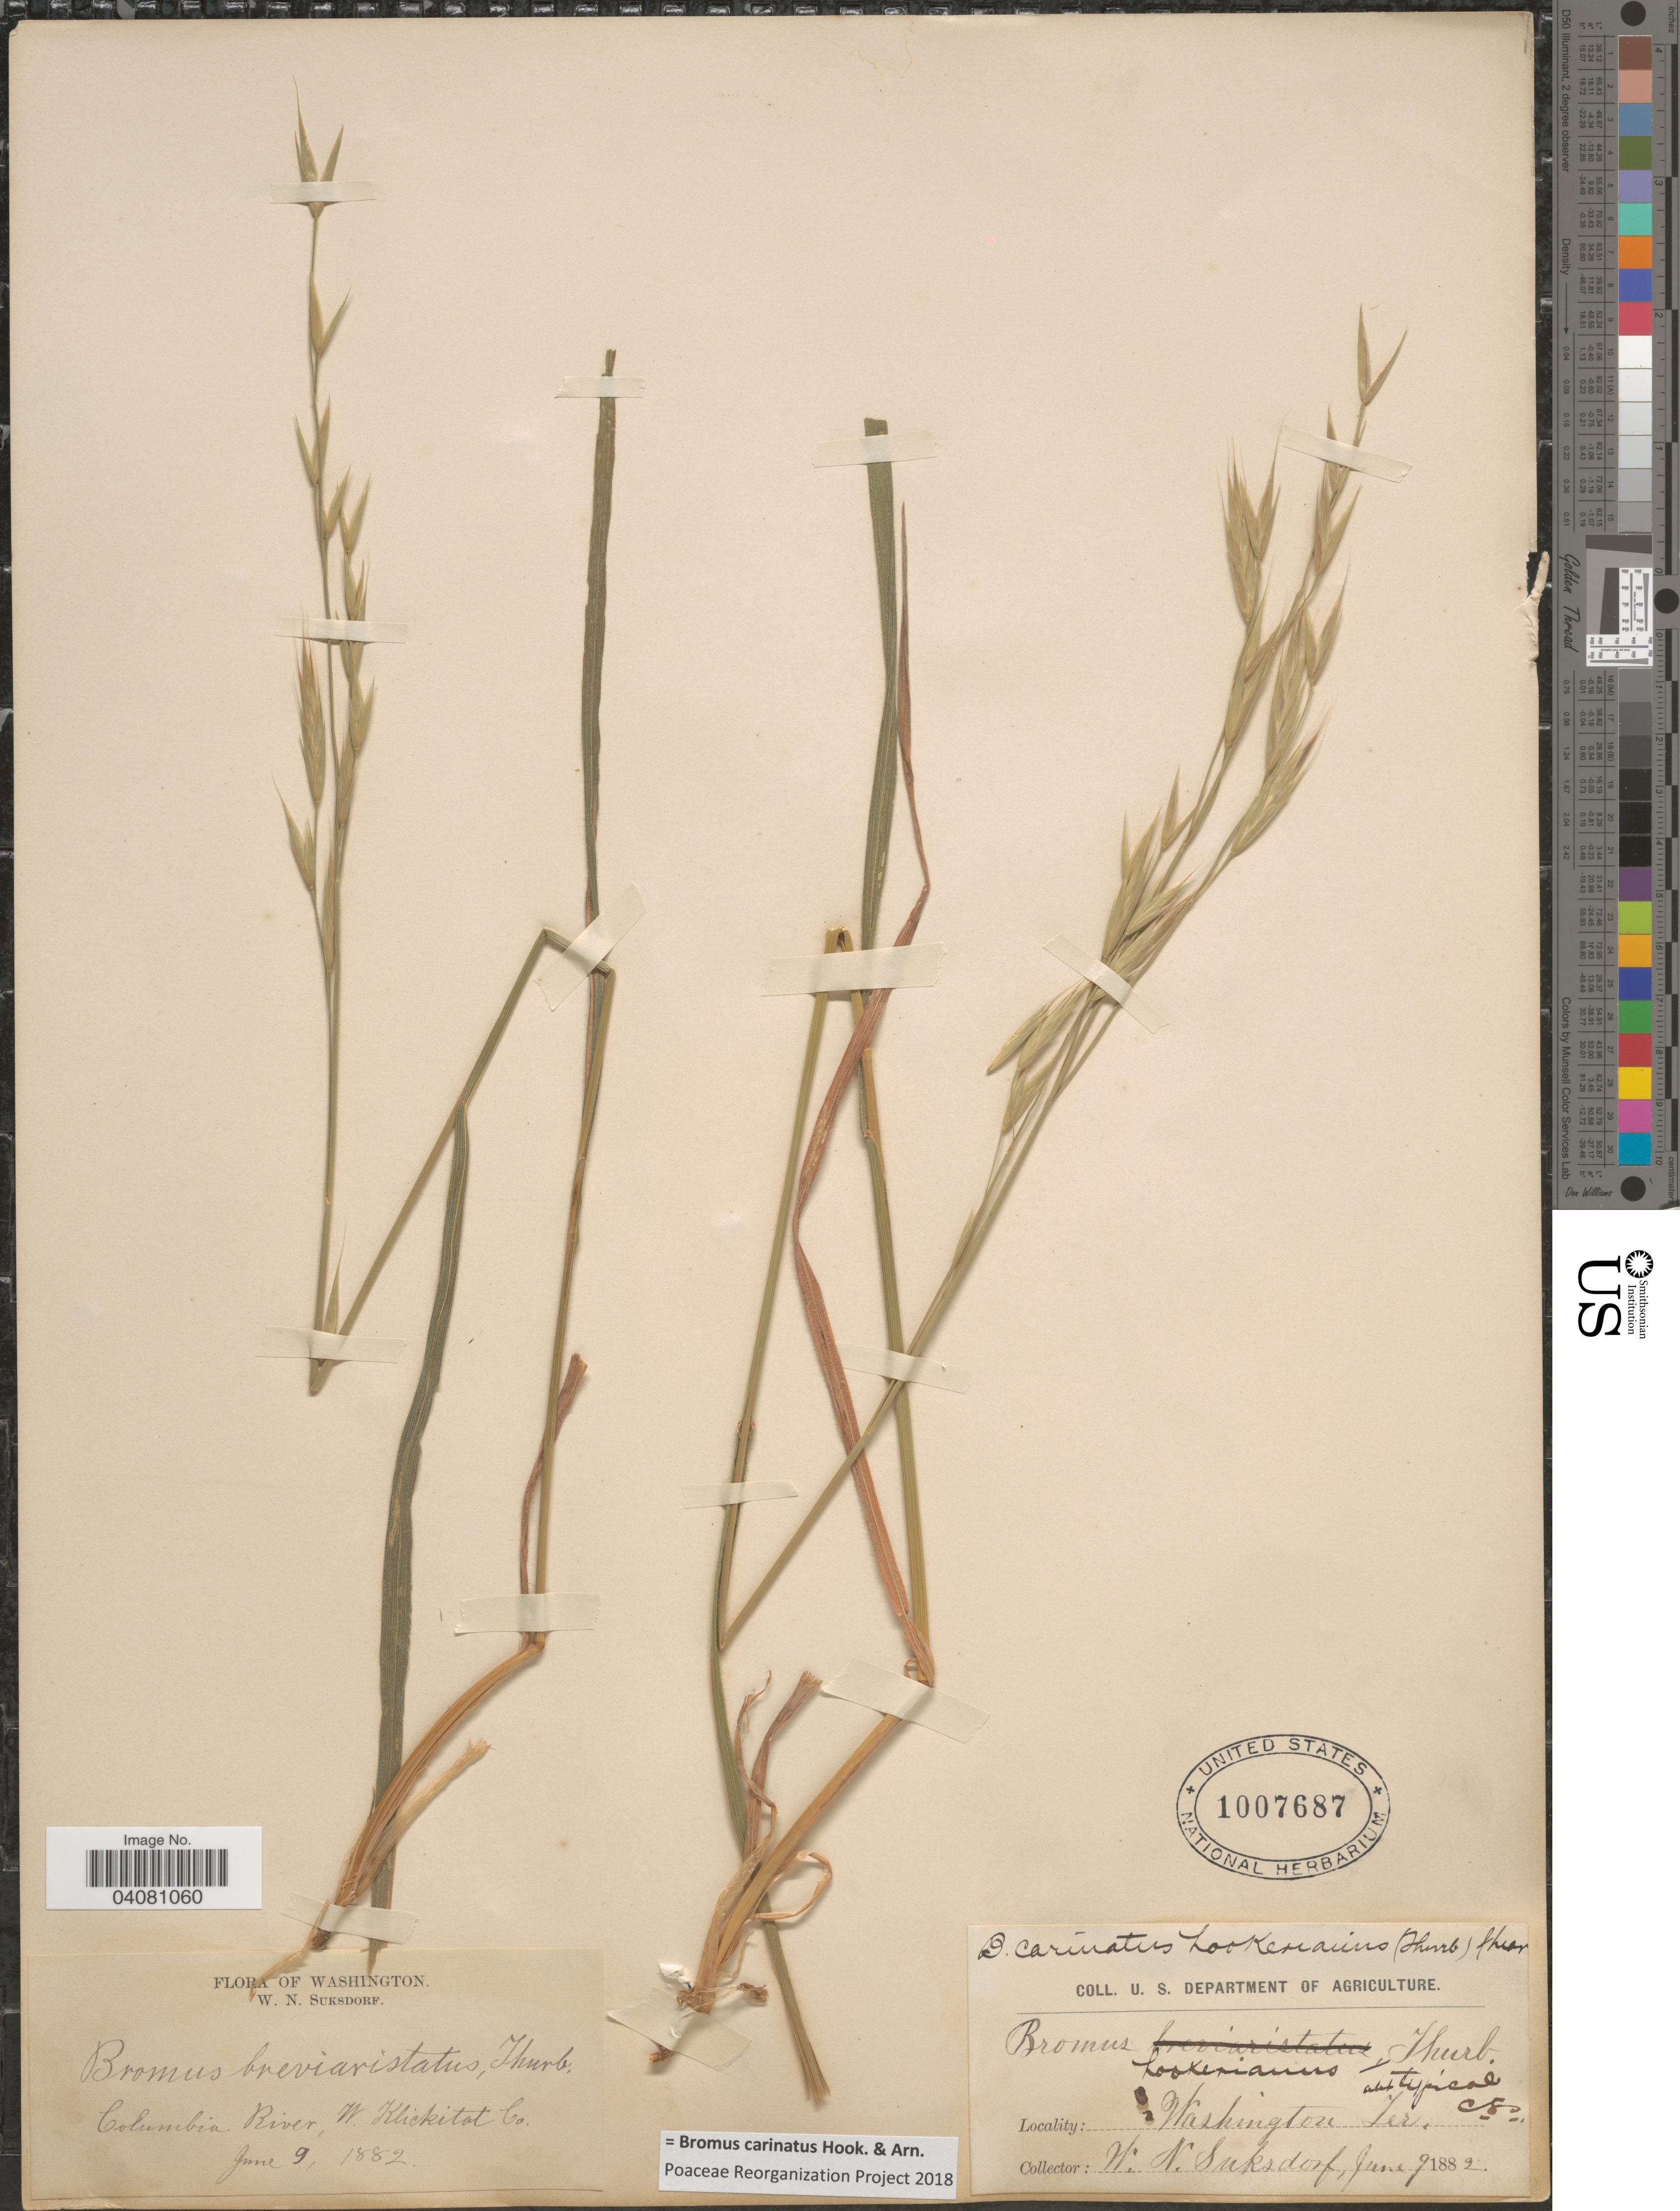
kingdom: Plantae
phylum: Tracheophyta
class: Liliopsida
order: Poales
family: Poaceae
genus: Bromus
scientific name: Bromus carinatus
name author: Hook. & Arn.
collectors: W. N. Suksdorf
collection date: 1882-06-09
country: United States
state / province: Washington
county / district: Klickitat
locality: Columbia River, W. Klickitat Co.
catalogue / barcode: US 1007687